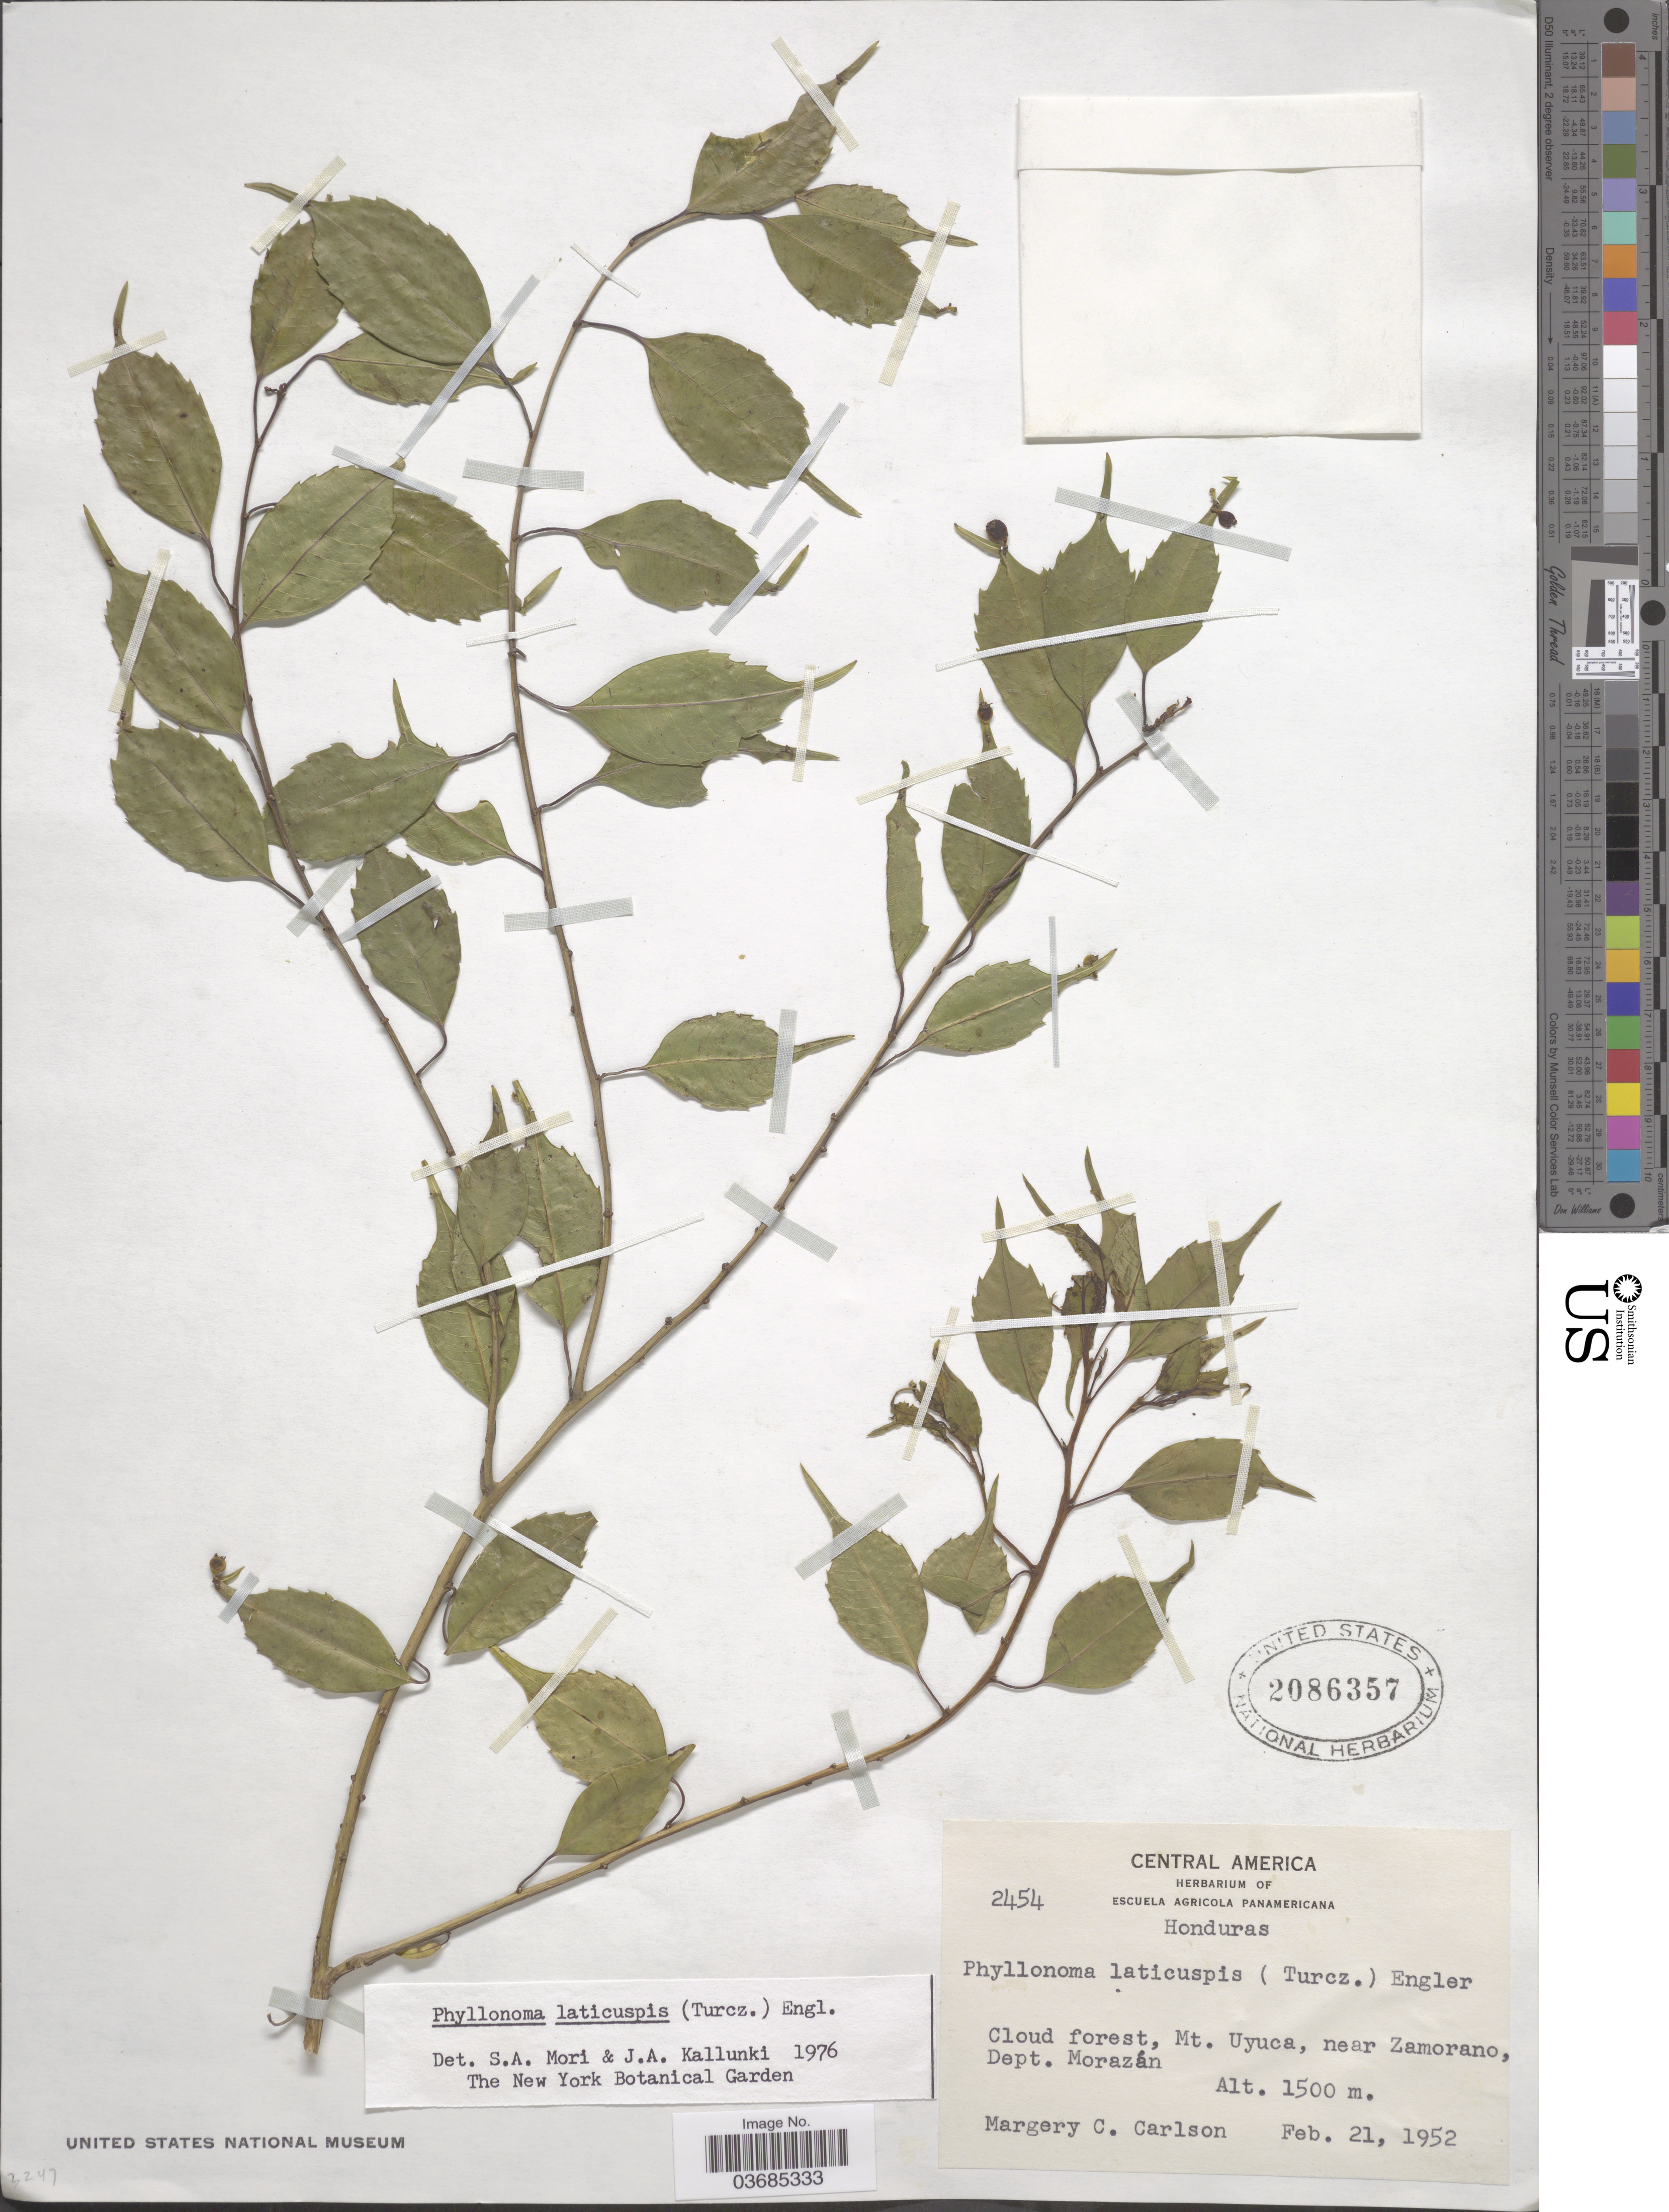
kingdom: Plantae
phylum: Tracheophyta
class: Magnoliopsida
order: Aquifoliales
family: Phyllonomaceae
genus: Phyllonoma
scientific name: Phyllonoma laticuspis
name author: (Turcz.) Engl.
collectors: M. C. Carlson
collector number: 2454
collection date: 1952-02-21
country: Honduras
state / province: Fco. Morazán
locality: Cloud forest, Mt. Uyuca, near Zamorano, Dept. Morazán.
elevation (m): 1500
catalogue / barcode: US 2086357